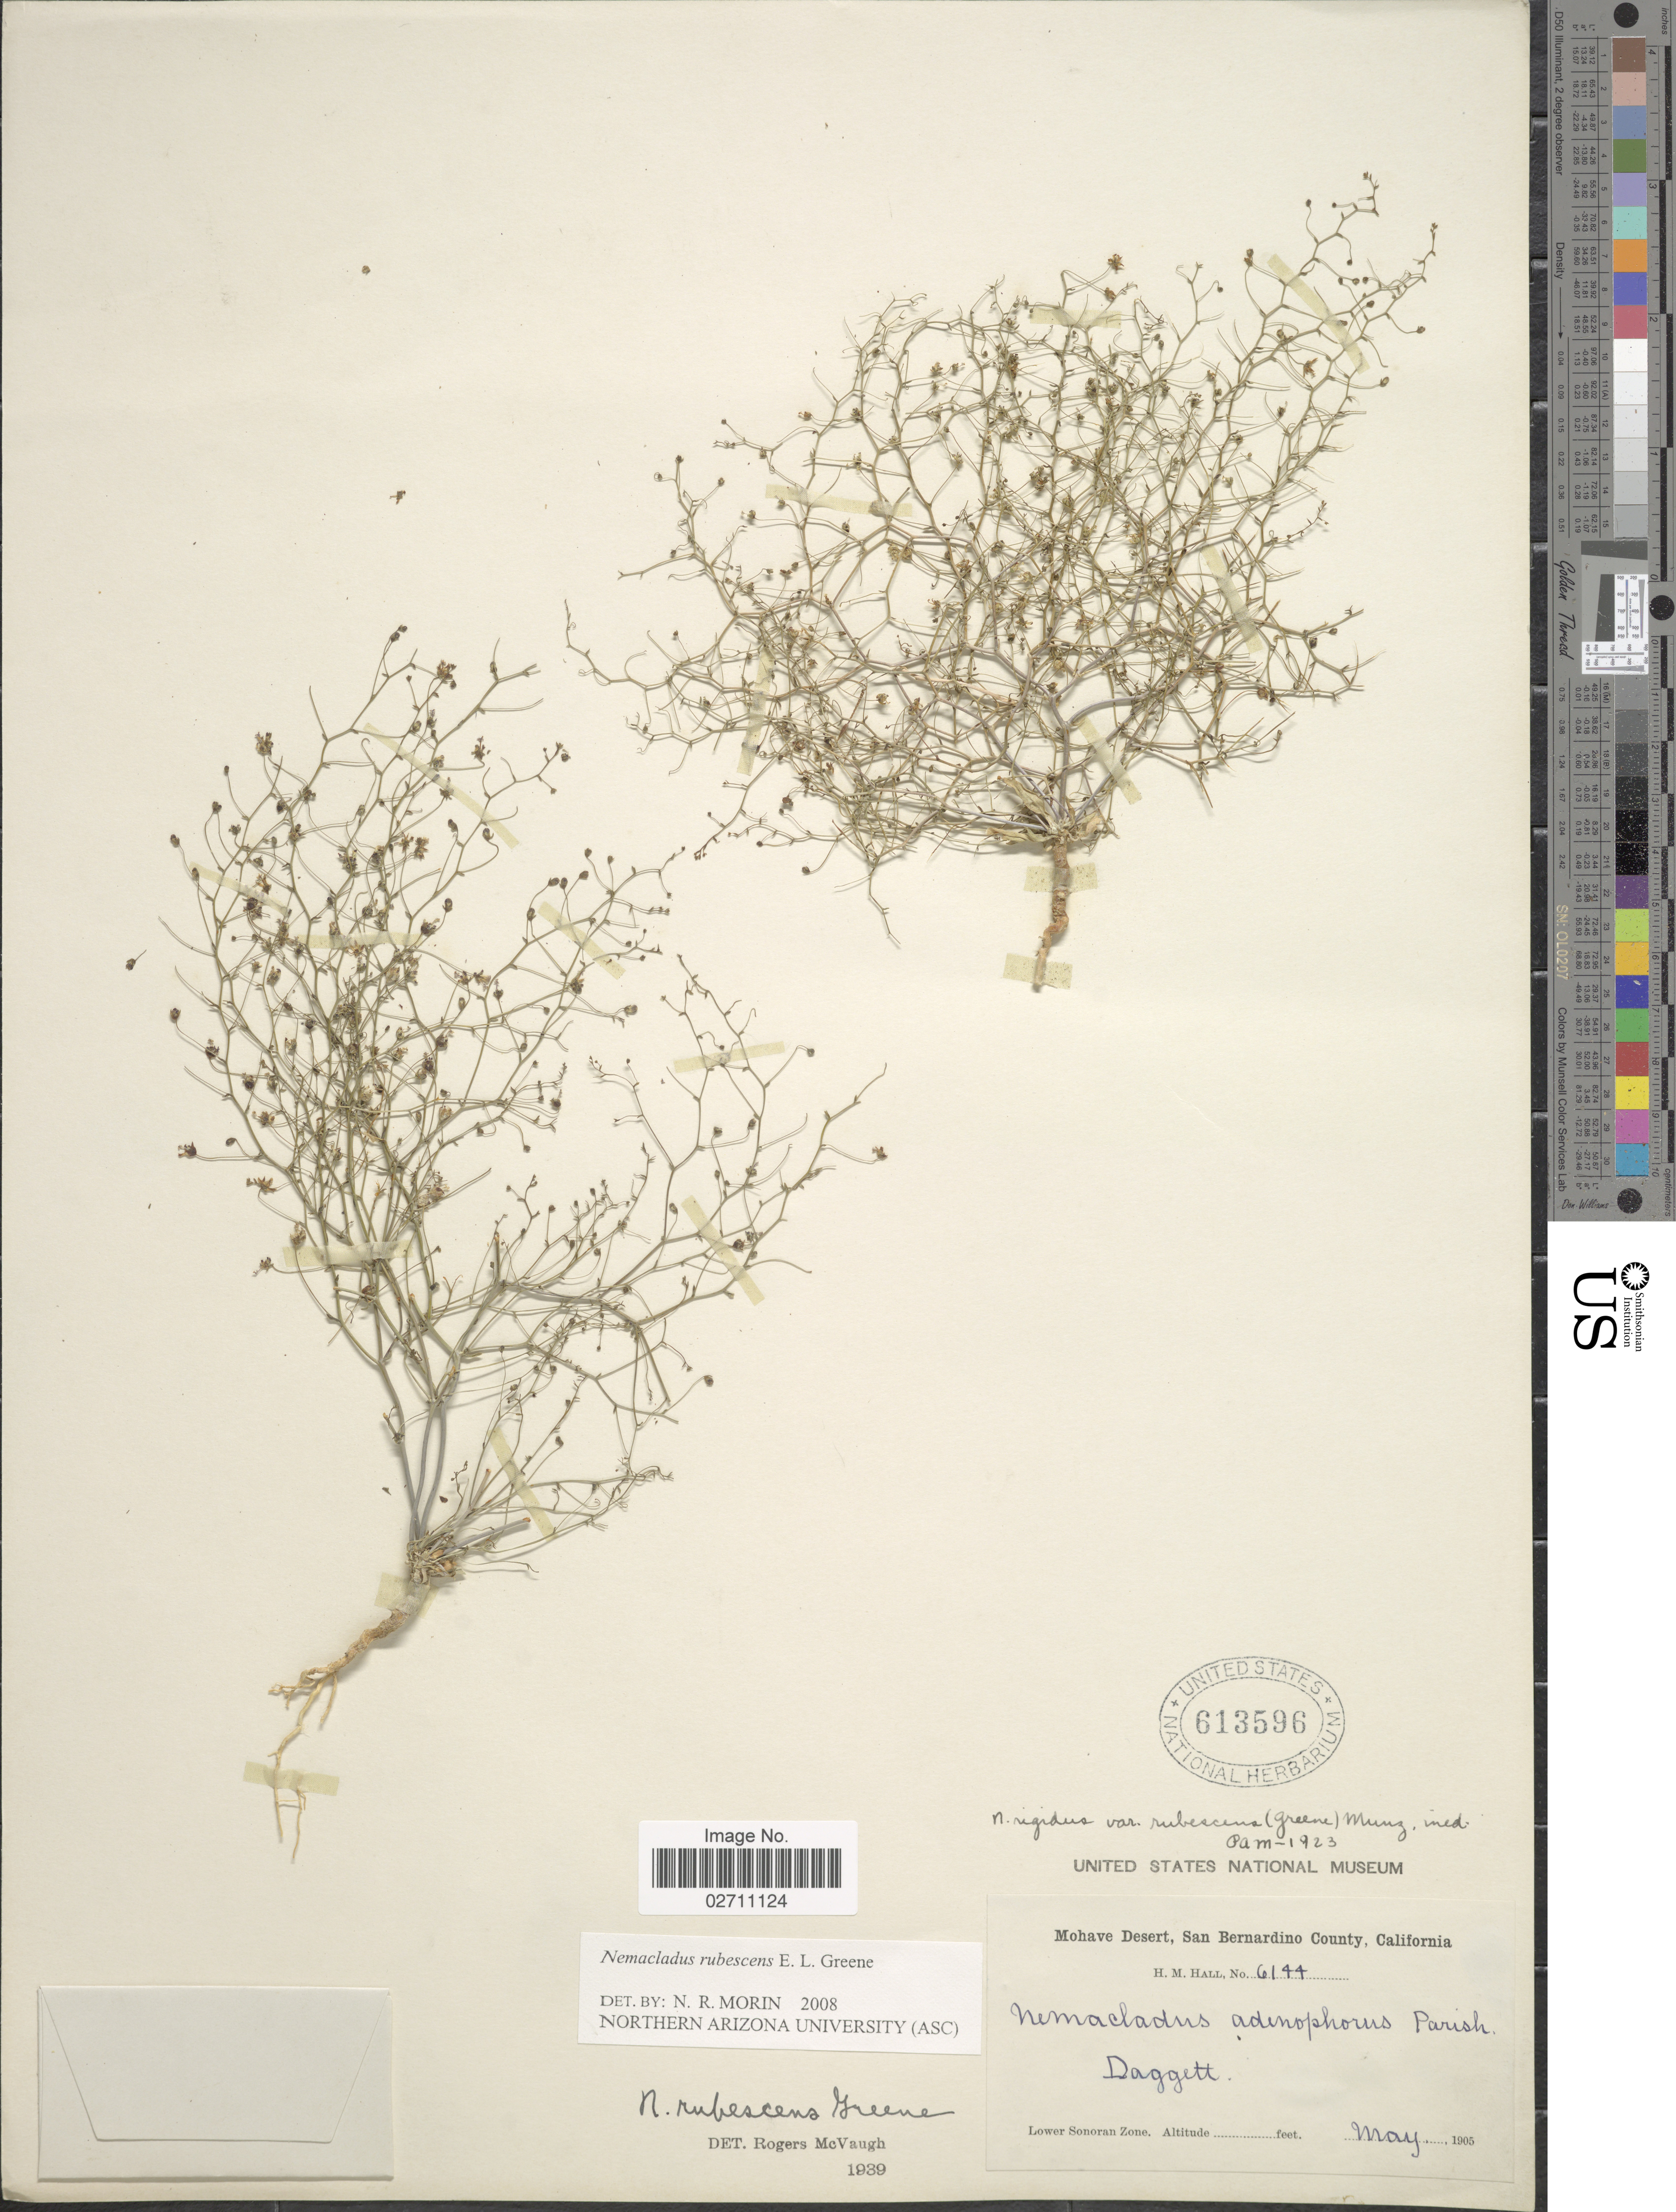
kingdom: Plantae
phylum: Tracheophyta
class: Magnoliopsida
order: Asterales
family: Campanulaceae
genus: Nemacladus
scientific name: Nemacladus rubescens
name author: Greene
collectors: H. M. Hall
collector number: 6144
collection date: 1905-05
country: United States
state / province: California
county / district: San Bernardino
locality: Mohave Desert, San Bernardino County, California, Lower Sonoran Zone, Daggett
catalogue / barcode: US 613596